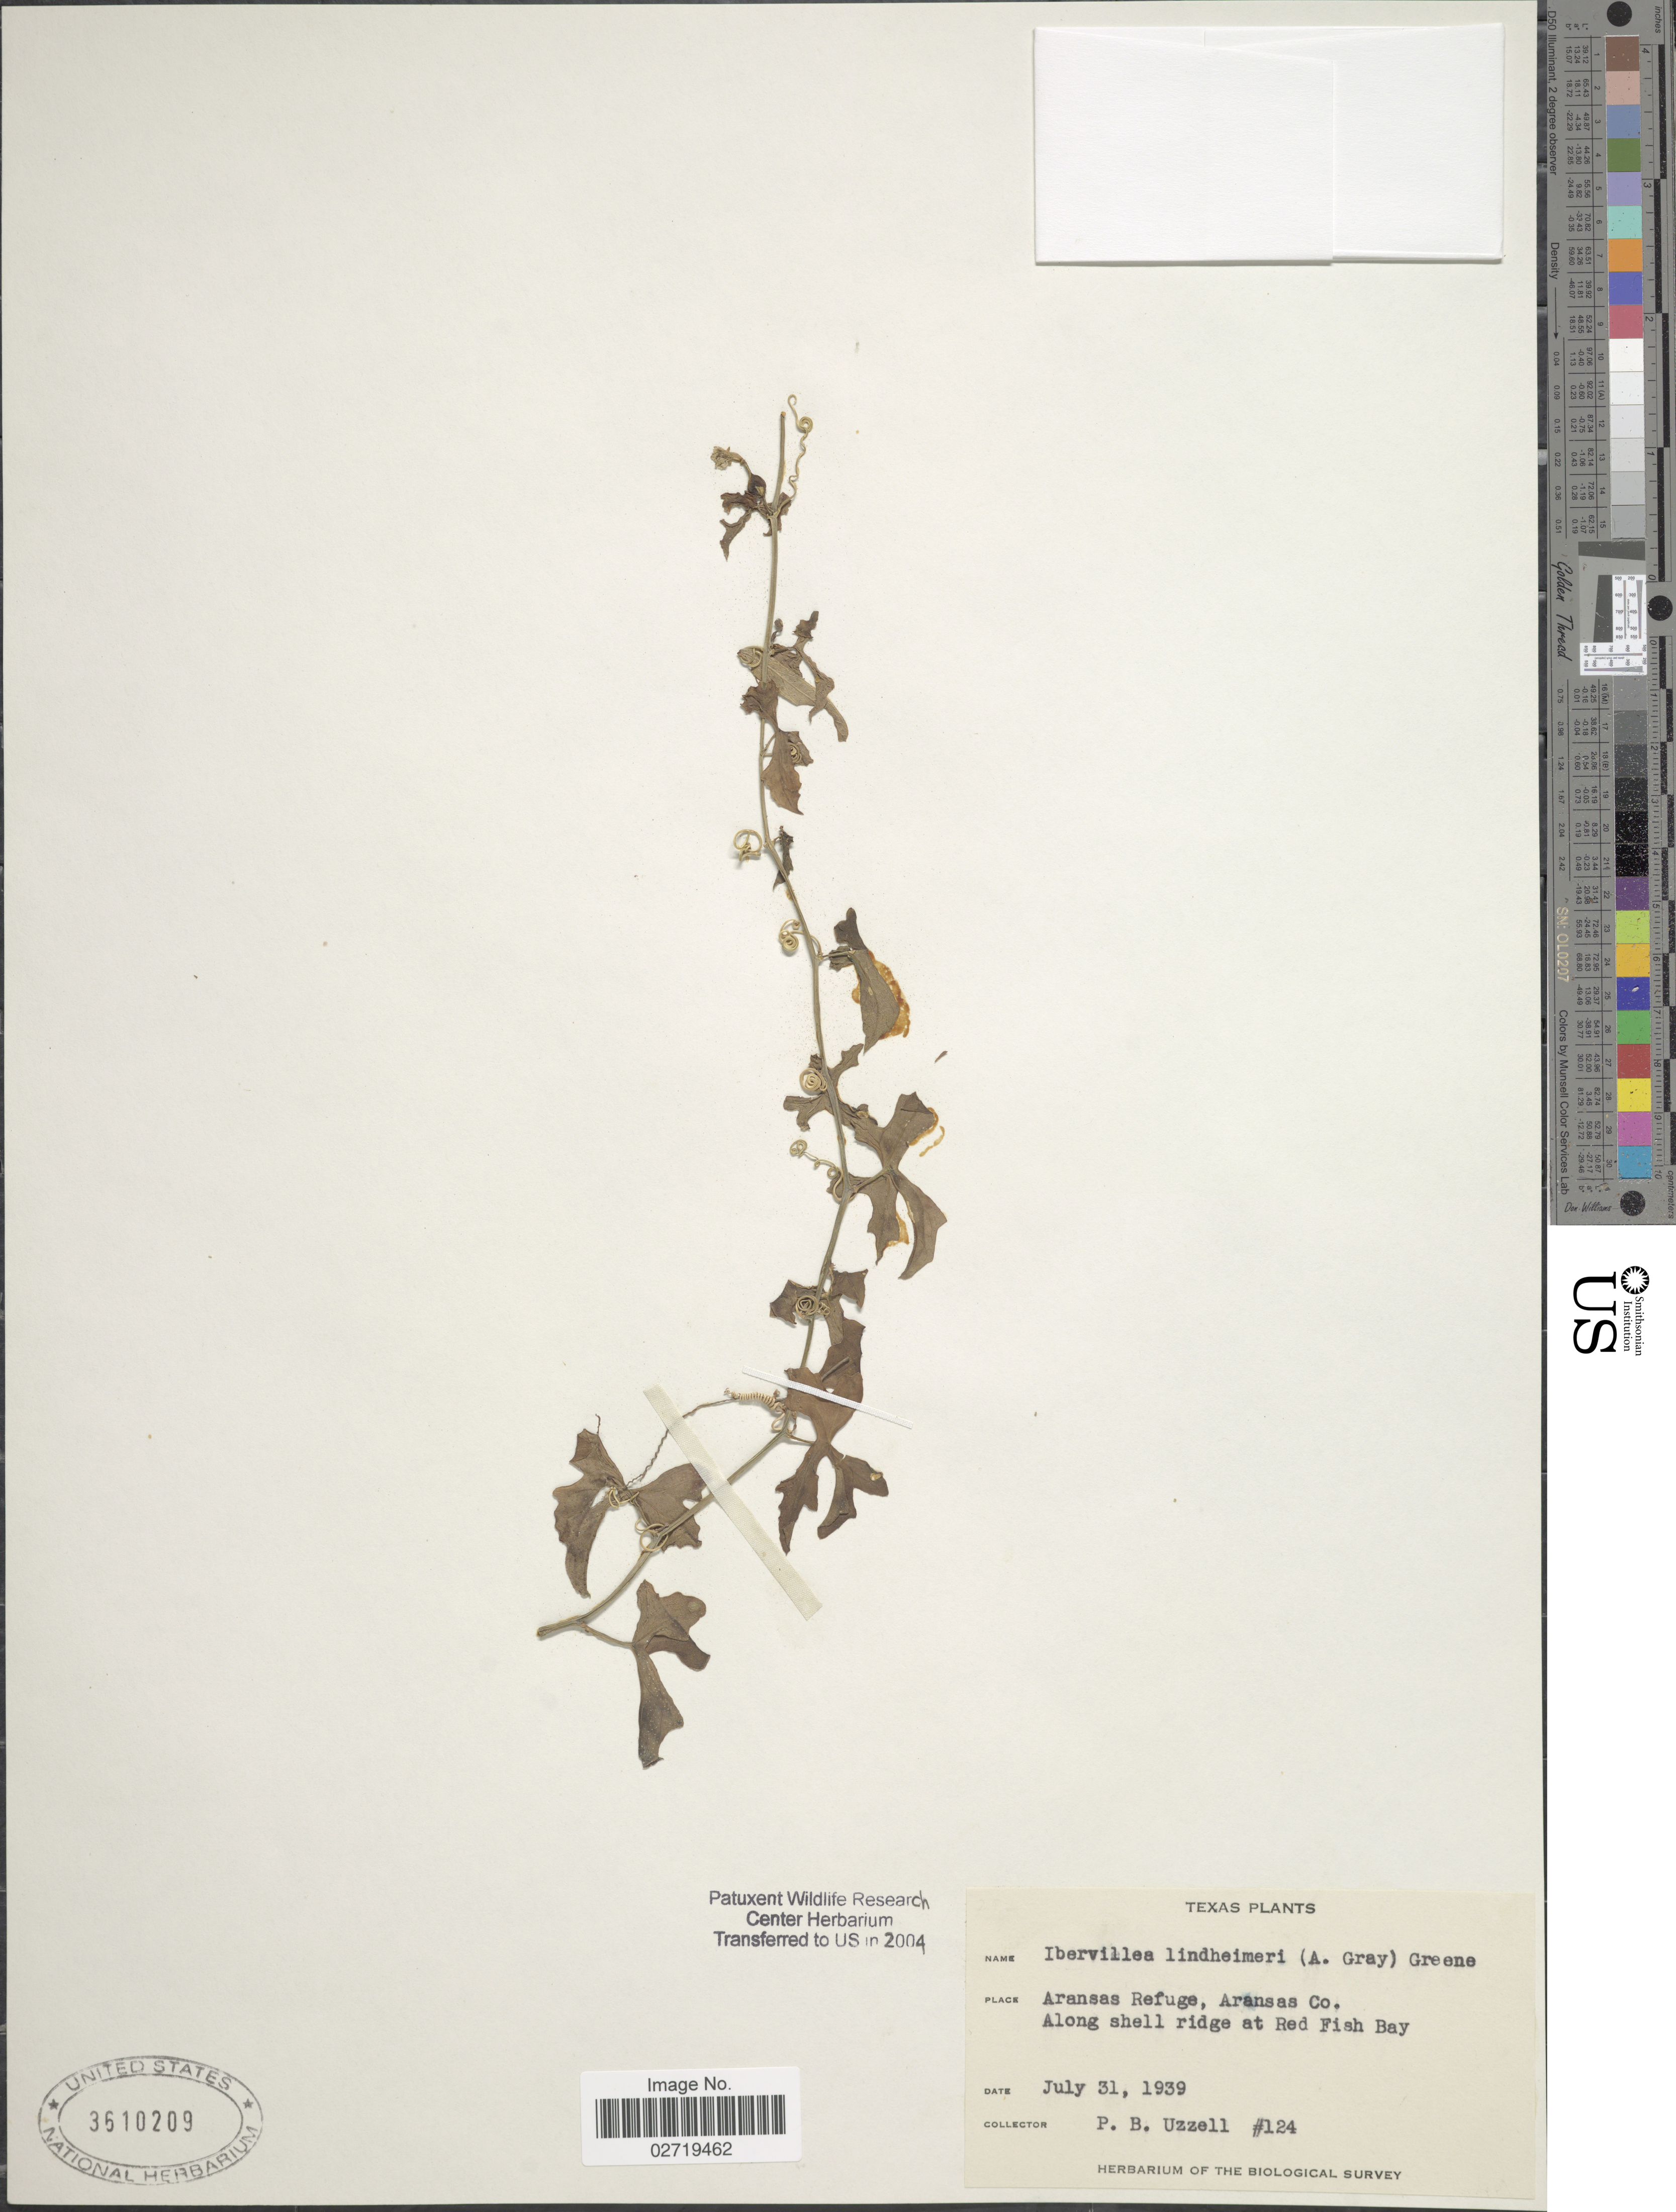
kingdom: Plantae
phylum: Tracheophyta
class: Magnoliopsida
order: Cucurbitales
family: Cucurbitaceae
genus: Ibervillea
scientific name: Ibervillea lindheimeri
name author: (A. Gray) Greene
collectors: P. Uzzell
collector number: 124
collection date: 1939-07-31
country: United States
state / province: Texas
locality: Aransas Refuge, Aransas Co. Along shell ridge at Red Fish Bay.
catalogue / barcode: US 3610209